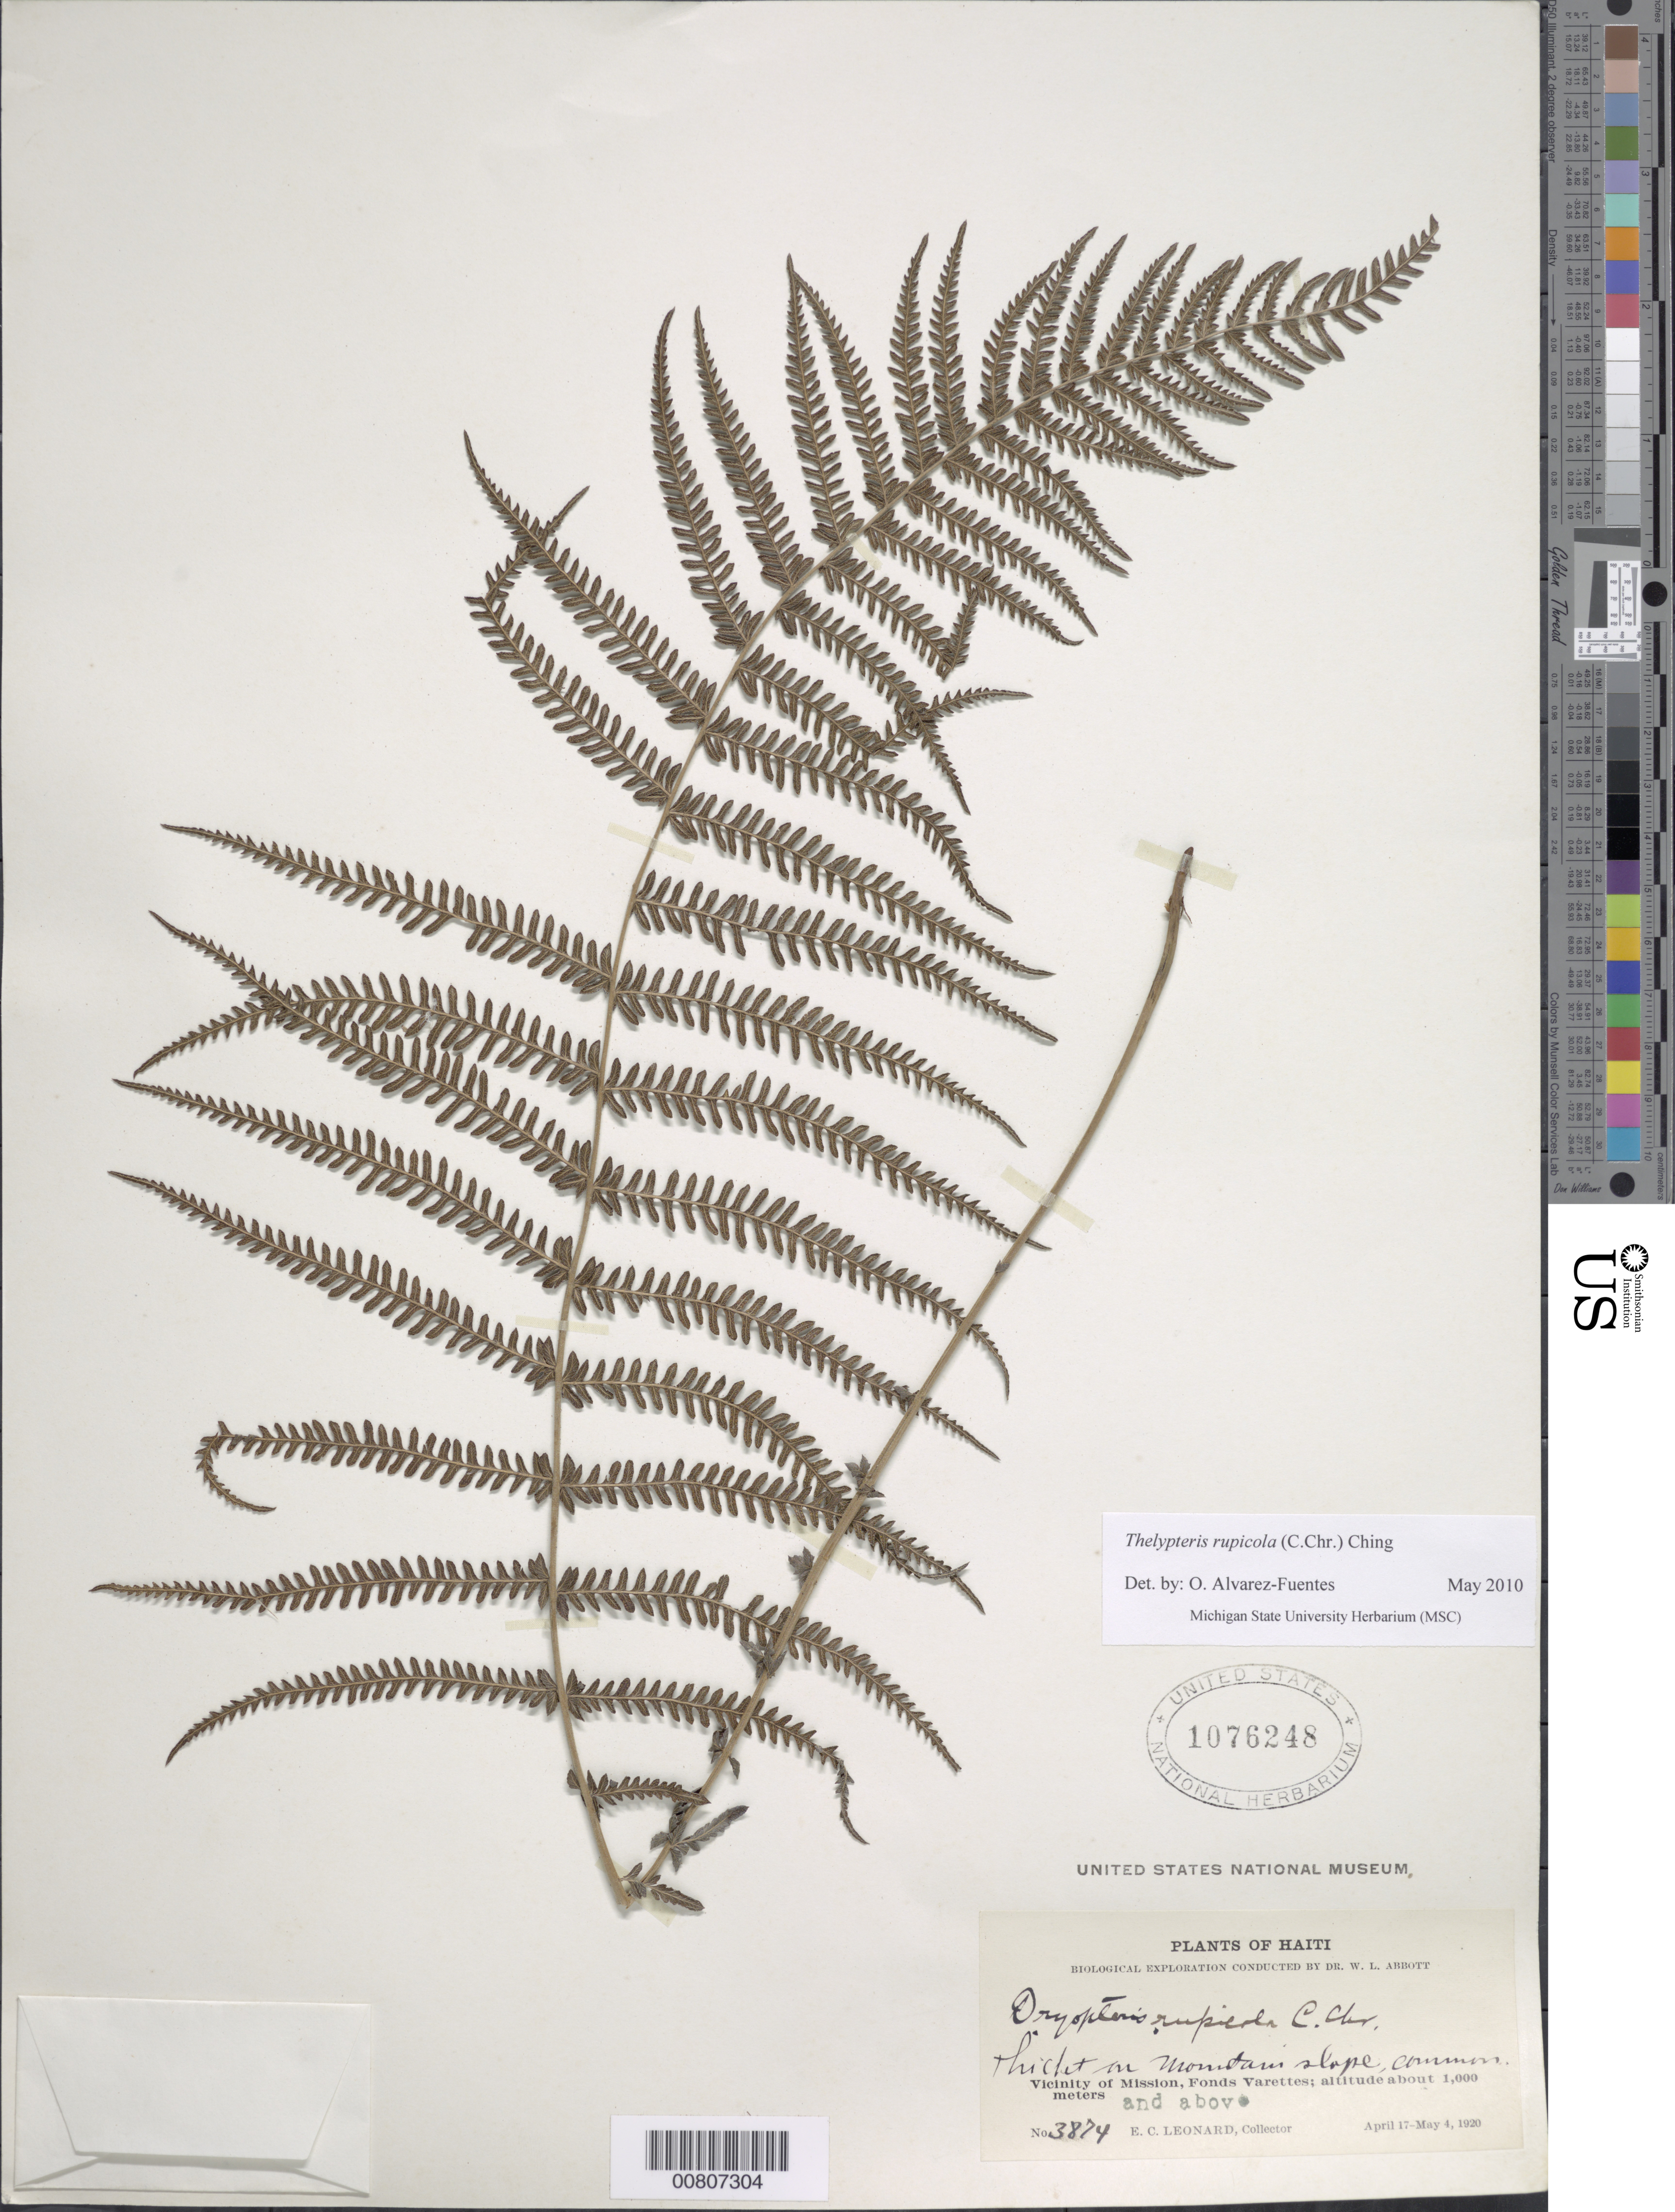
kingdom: Plantae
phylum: Tracheophyta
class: Polypodiopsida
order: Polypodiales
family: Thelypteridaceae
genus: Amauropelta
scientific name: Amauropelta rupicola (C. Chr.) comb. nov., ined 2015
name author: (C. Chr.)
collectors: E. C. Leonard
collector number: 3874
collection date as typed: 17 Apr 1920 to 04 May 1920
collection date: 1920-04-17/1920-05-04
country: Haiti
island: Hispaniola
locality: Mission vicinity, Fonds Varettes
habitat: Thicket on mountain slope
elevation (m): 1000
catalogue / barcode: US 1076248